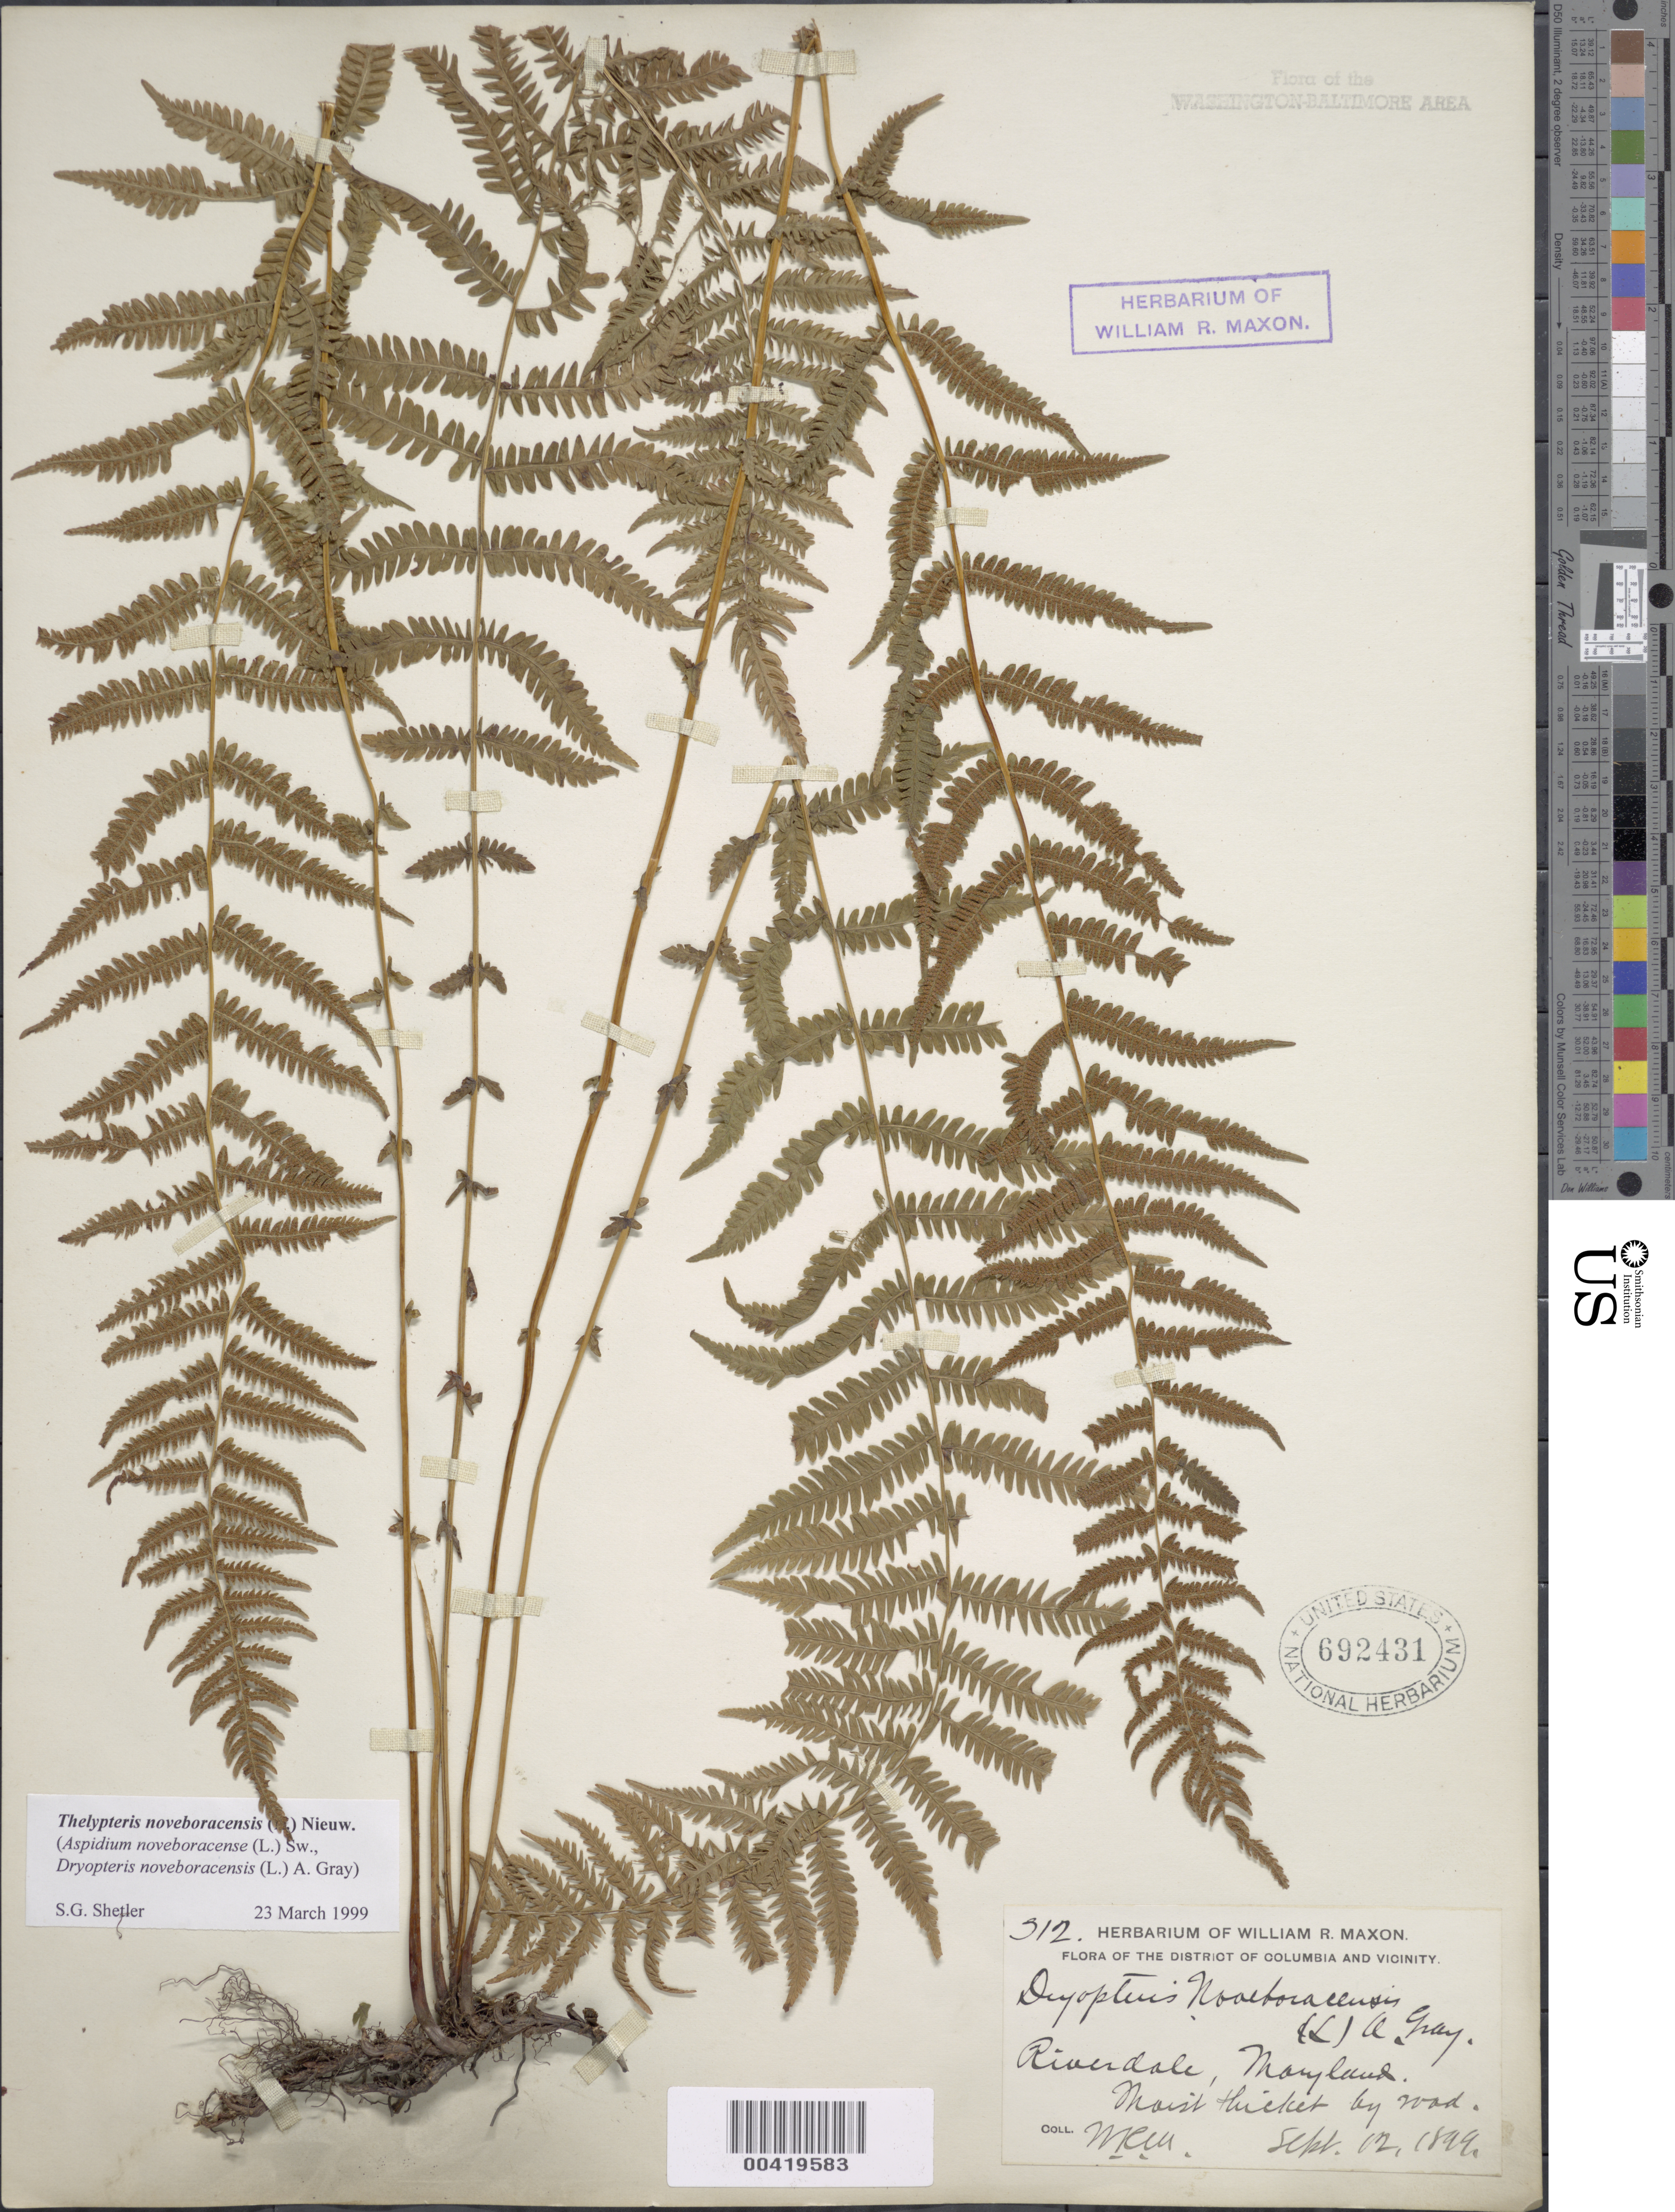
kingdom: Plantae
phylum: Tracheophyta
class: Polypodiopsida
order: Polypodiales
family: Thelypteridaceae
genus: Parathelypteris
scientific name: Parathelypteris noveboracensis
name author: (L.) Ching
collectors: W. R. Maxon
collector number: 312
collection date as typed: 12 Sep 1899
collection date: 1899-09-12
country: United States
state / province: Maryland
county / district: Prince George's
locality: Riverdale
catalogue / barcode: US 692431